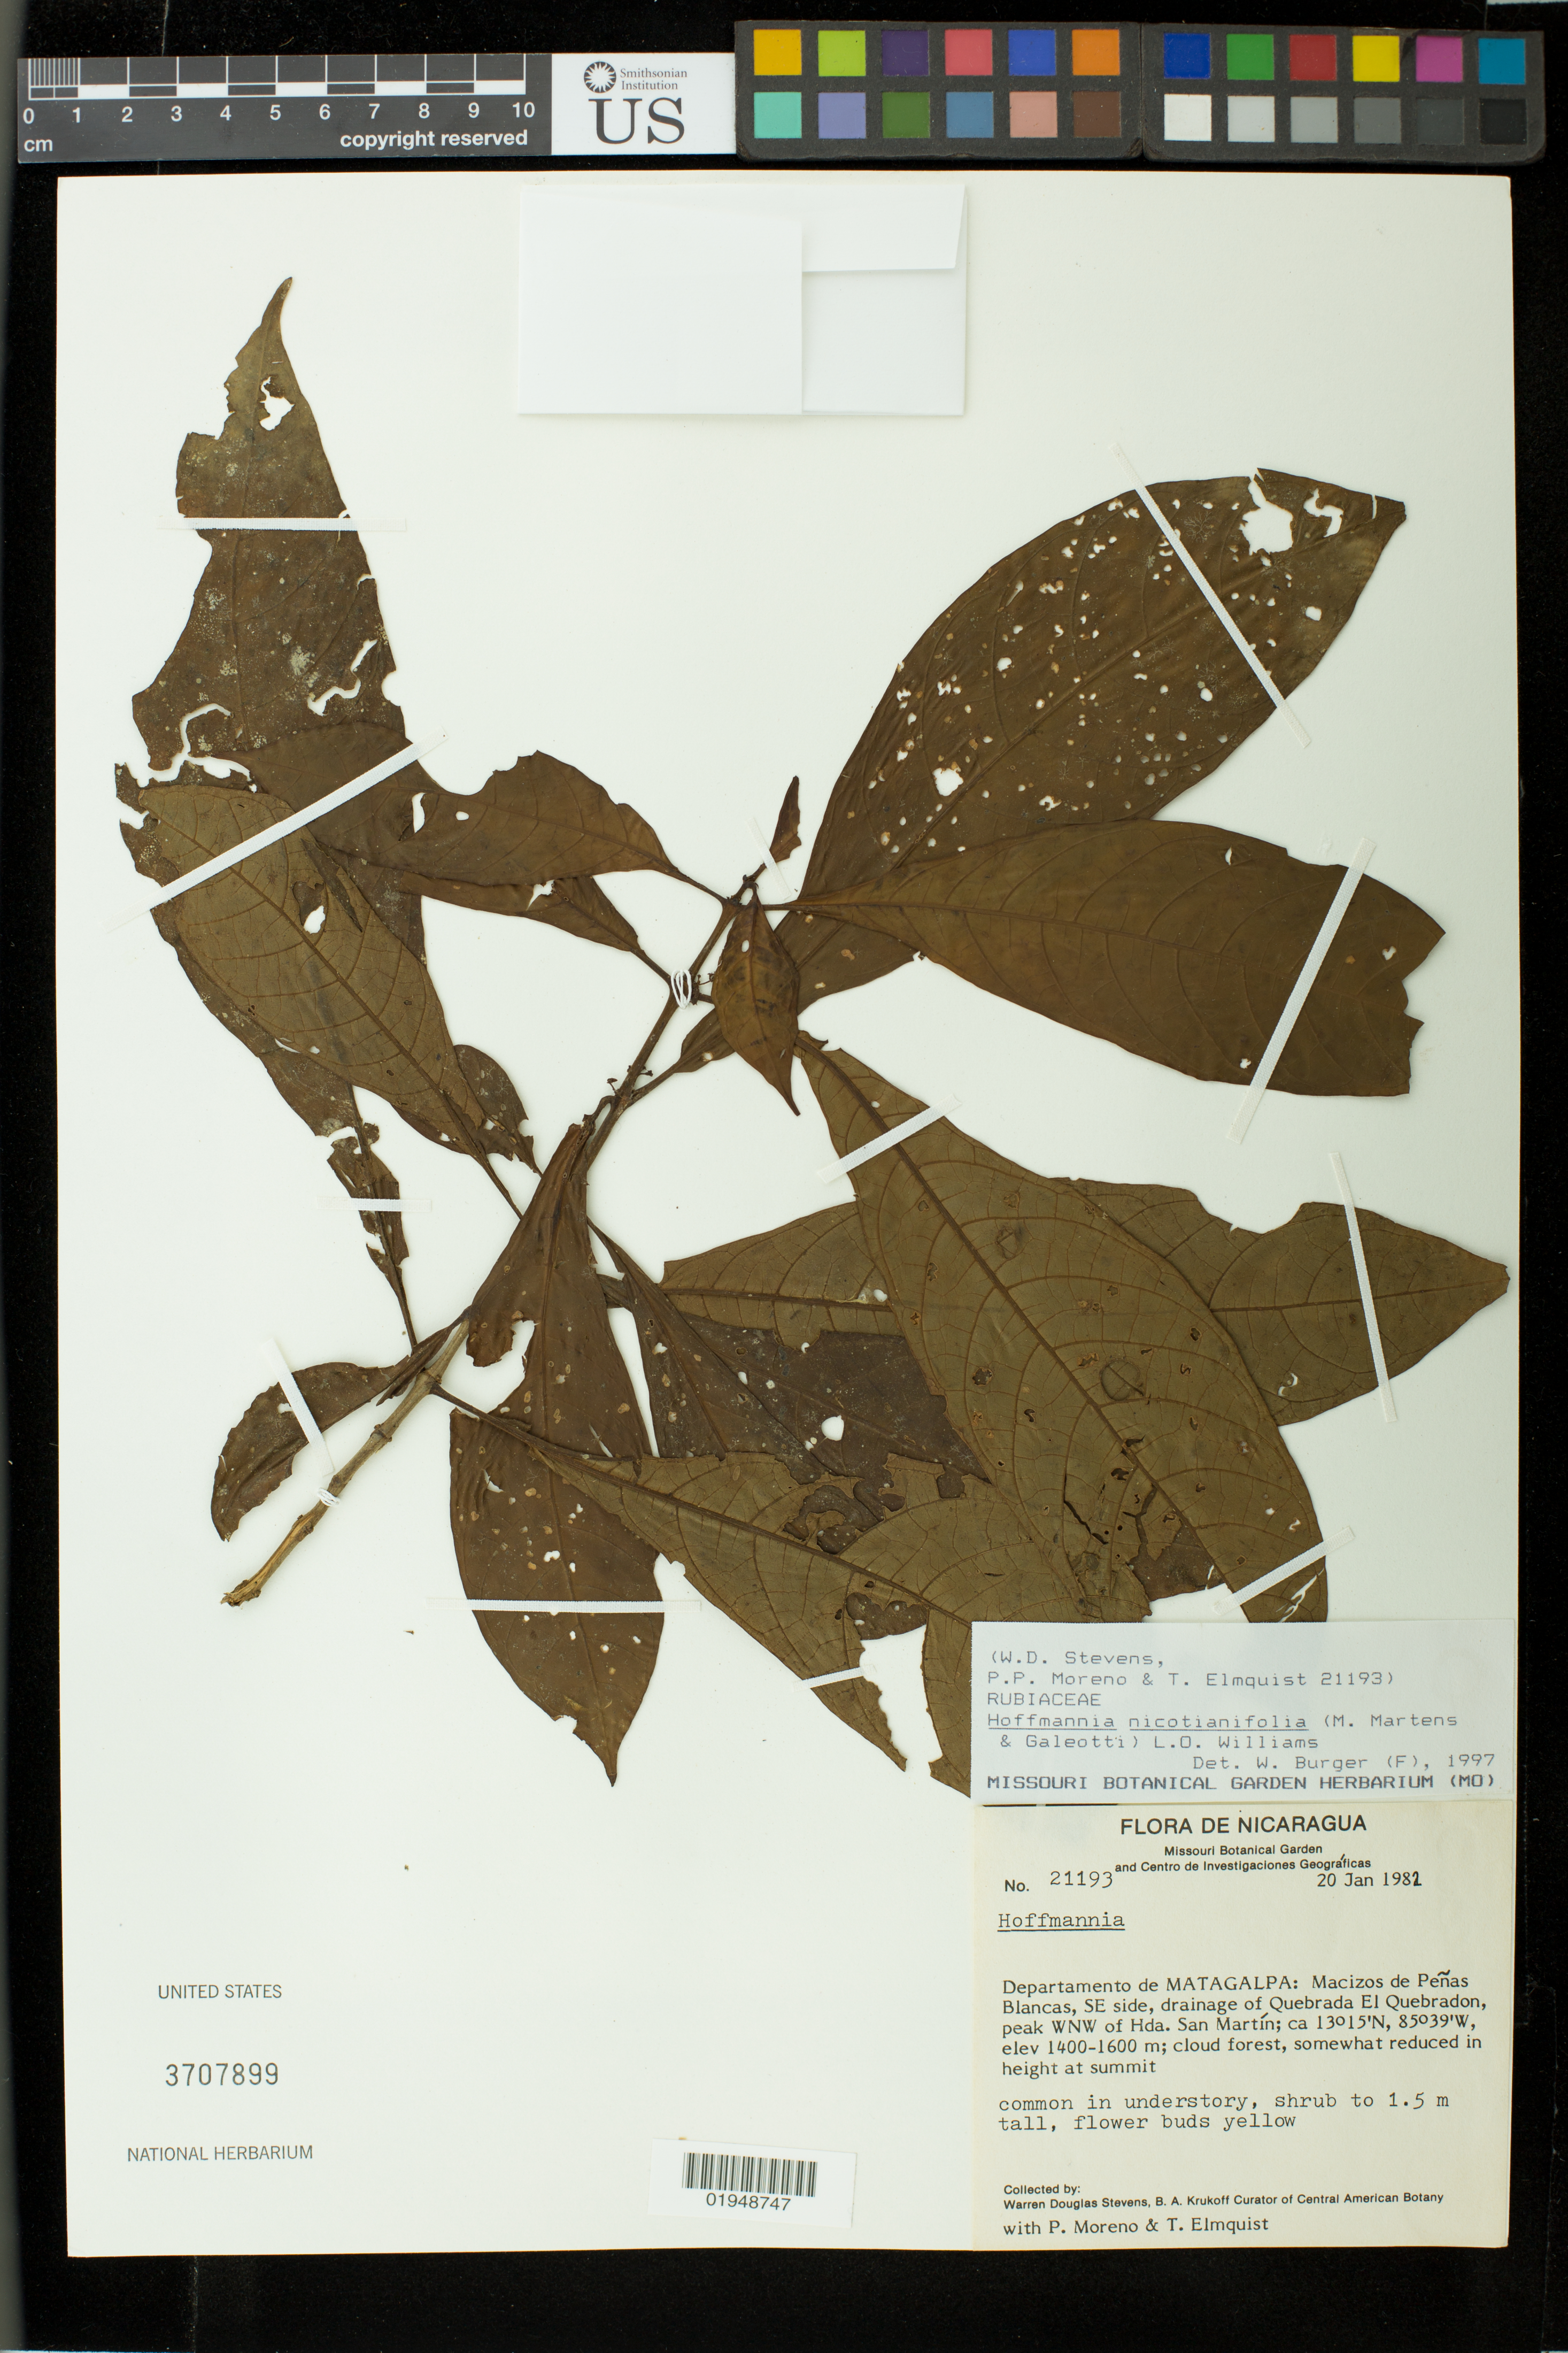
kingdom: Plantae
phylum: Tracheophyta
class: Magnoliopsida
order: Gentianales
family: Rubiaceae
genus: Hoffmannia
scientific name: Hoffmannia nicotianifolia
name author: (M. Martens & Galeoti) L.O. Williams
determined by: Burger, W.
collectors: W. D. Stevens, B. A. Krukoff, P. Moreno & T. Elmquist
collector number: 21193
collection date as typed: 20 Jan 1982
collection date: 1982-01-20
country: Nicaragua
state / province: Matagalpa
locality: Macizos de Penas Blancas, SE side, drainage of Quebrada El Quebradonm peak WBW of Hda, San Martin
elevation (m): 1400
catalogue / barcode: US 3707899